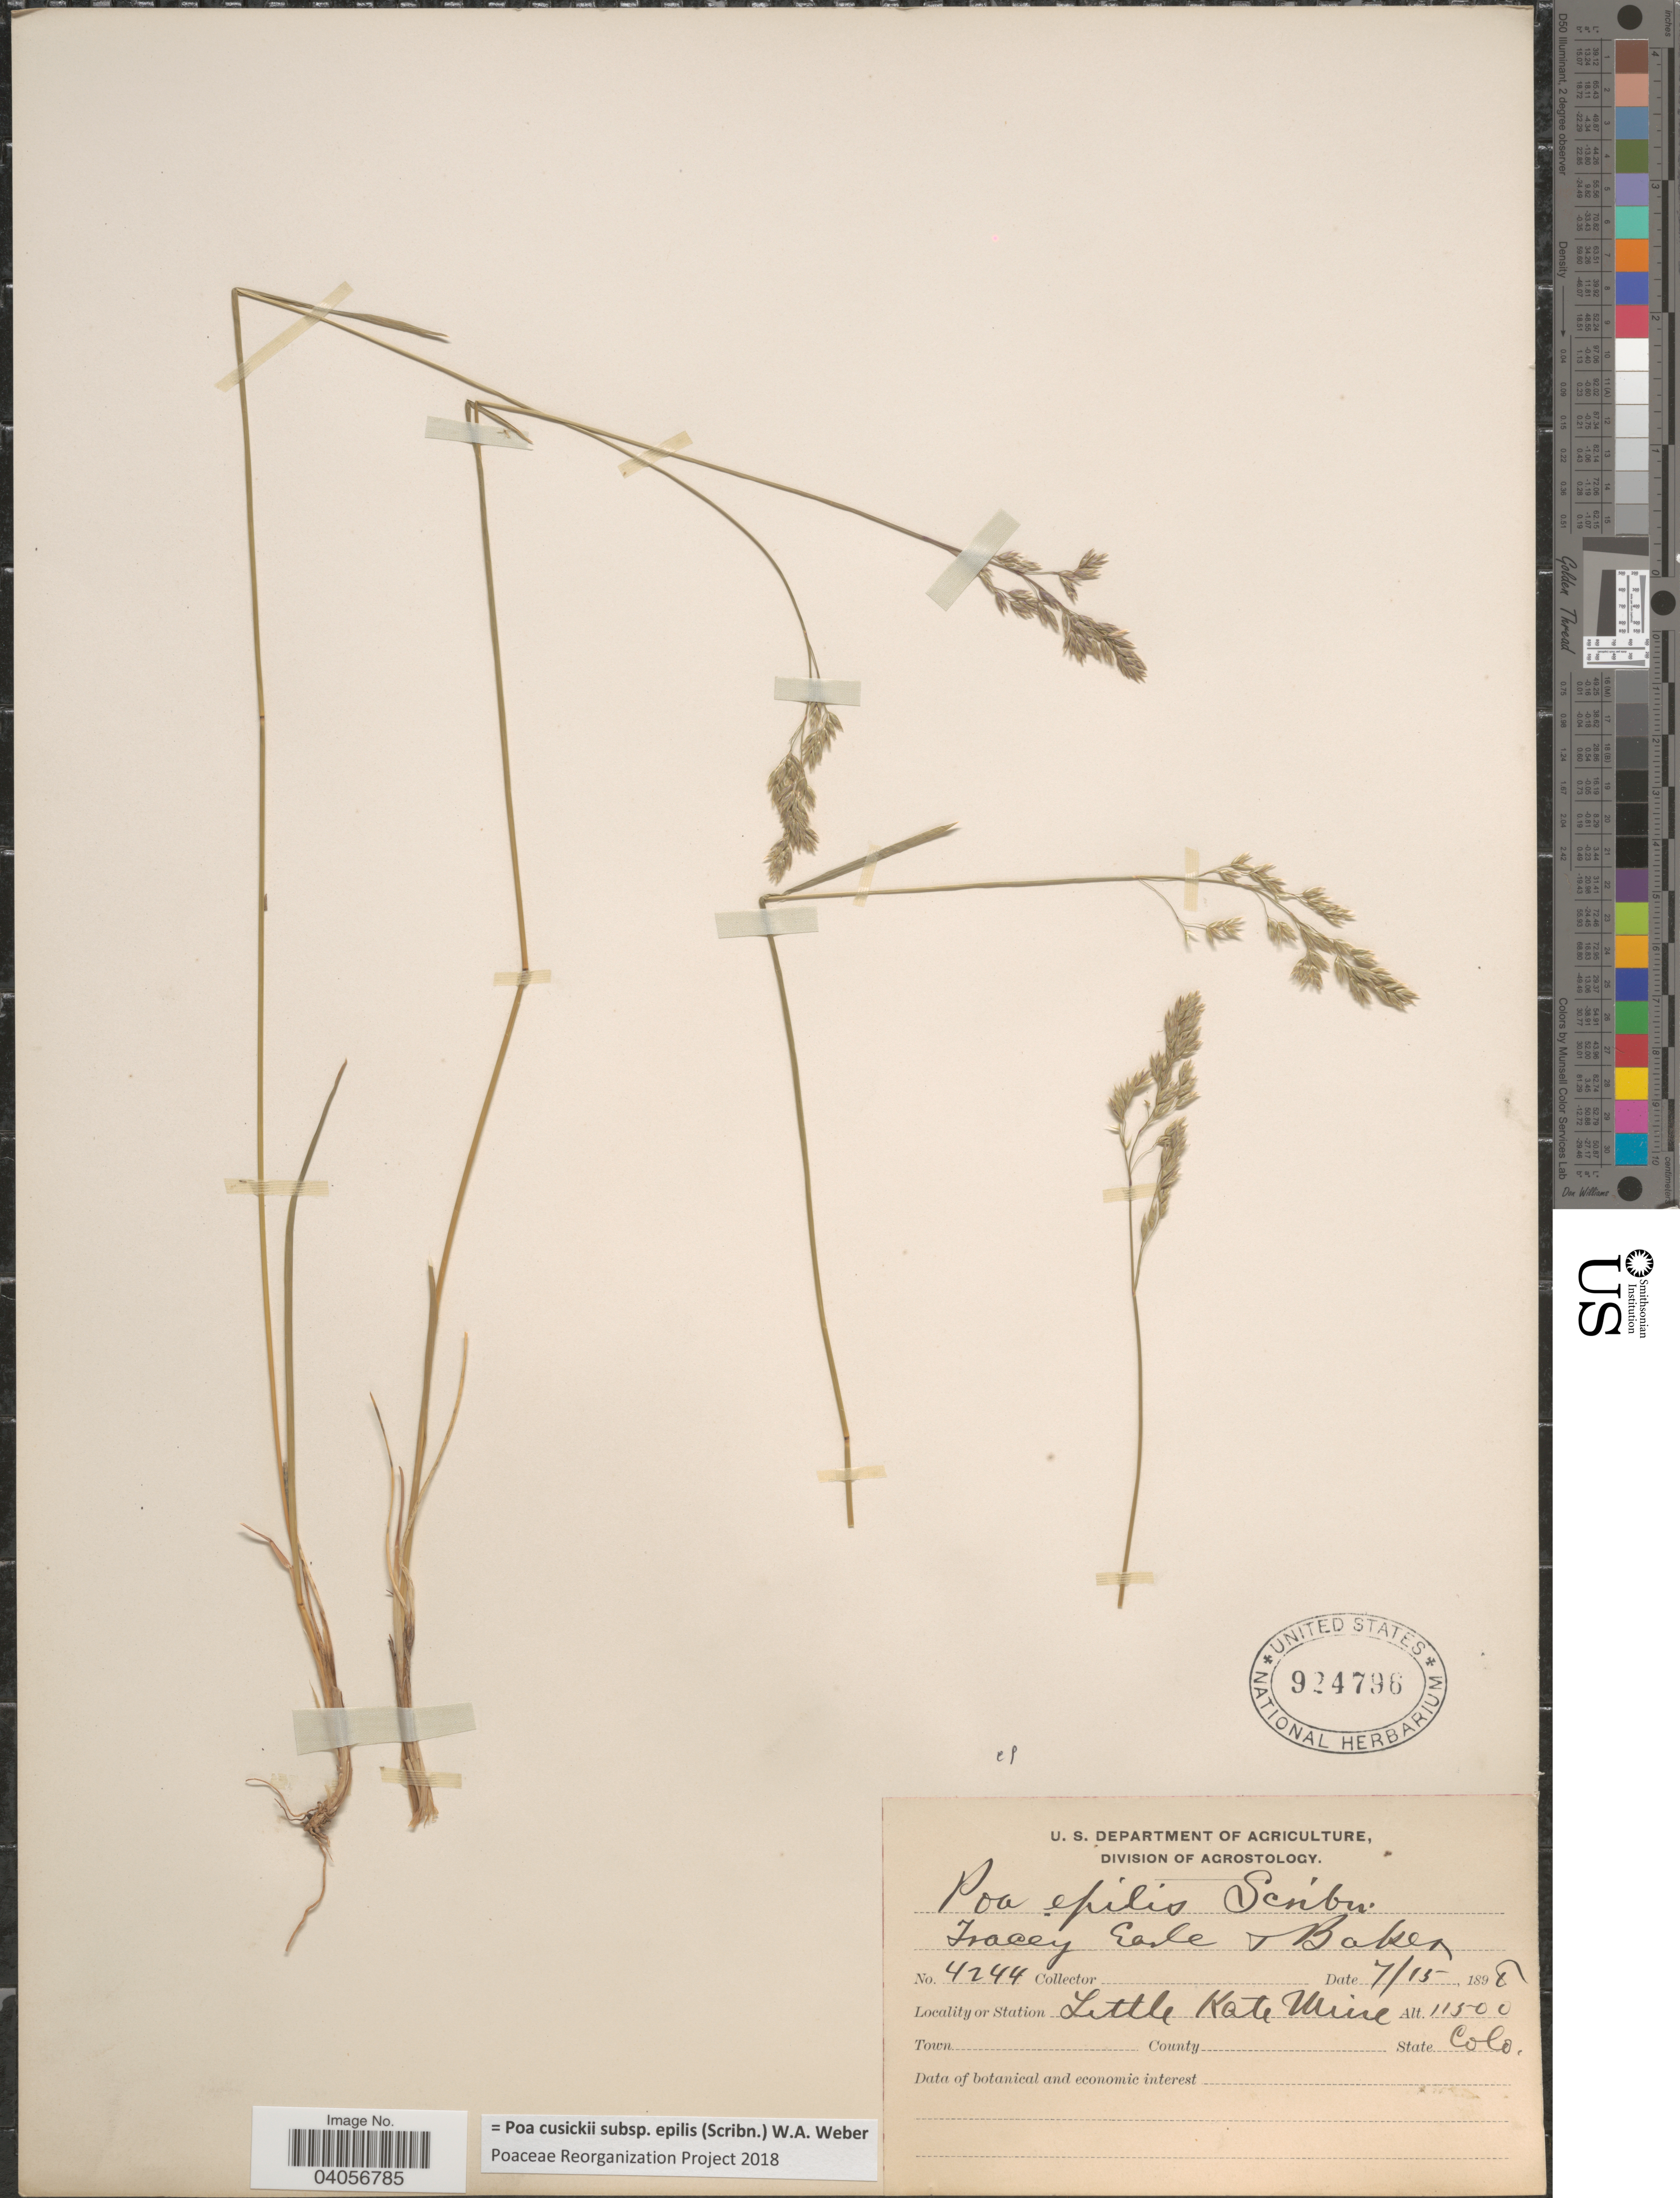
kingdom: Plantae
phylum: Tracheophyta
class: Liliopsida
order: Poales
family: Poaceae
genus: Poa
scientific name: Poa cusickii subsp. epilis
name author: (Scribn.) W.A. Weber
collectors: Tracey, -. Earle & -- Baker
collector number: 4244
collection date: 1898-07-15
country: United States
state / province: Colorado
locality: Station Little Kate Mine.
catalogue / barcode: US 924796